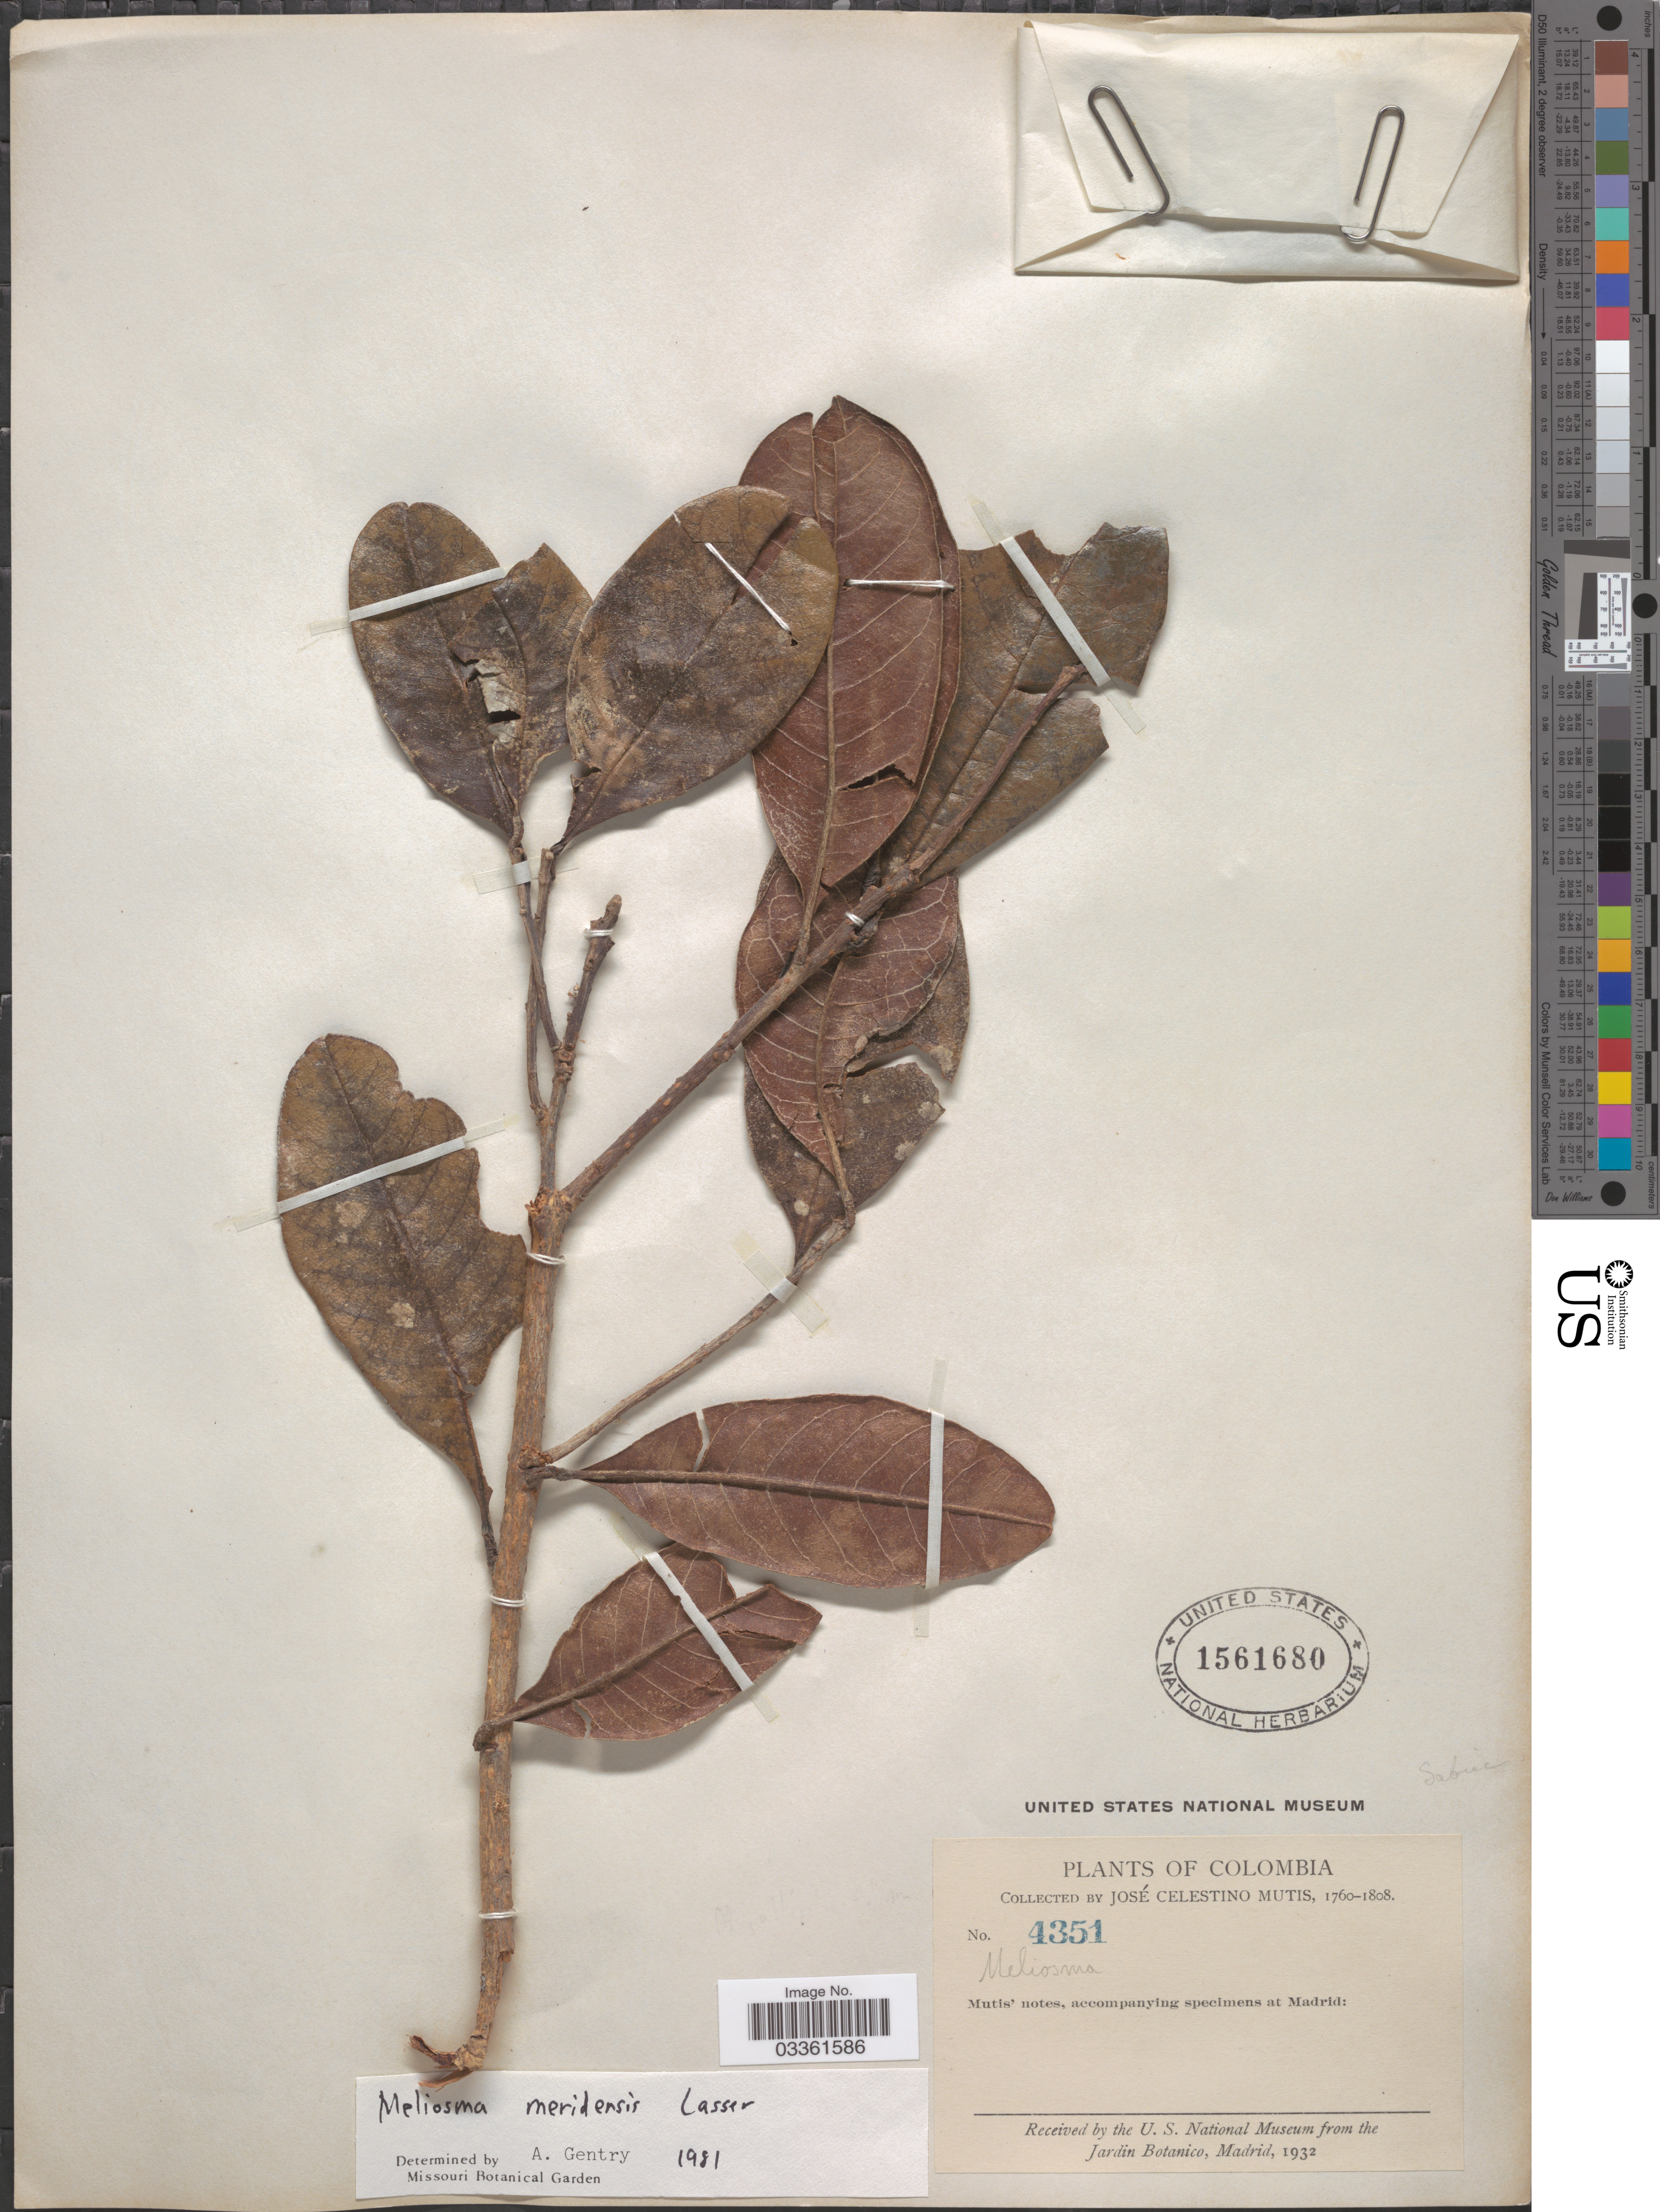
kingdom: Plantae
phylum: Tracheophyta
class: Magnoliopsida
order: Proteales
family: Sabiaceae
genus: Meliosma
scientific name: Meliosma meridensis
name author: Lasser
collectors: J. C. B. Mutis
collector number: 4351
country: Colombia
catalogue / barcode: US 1561680